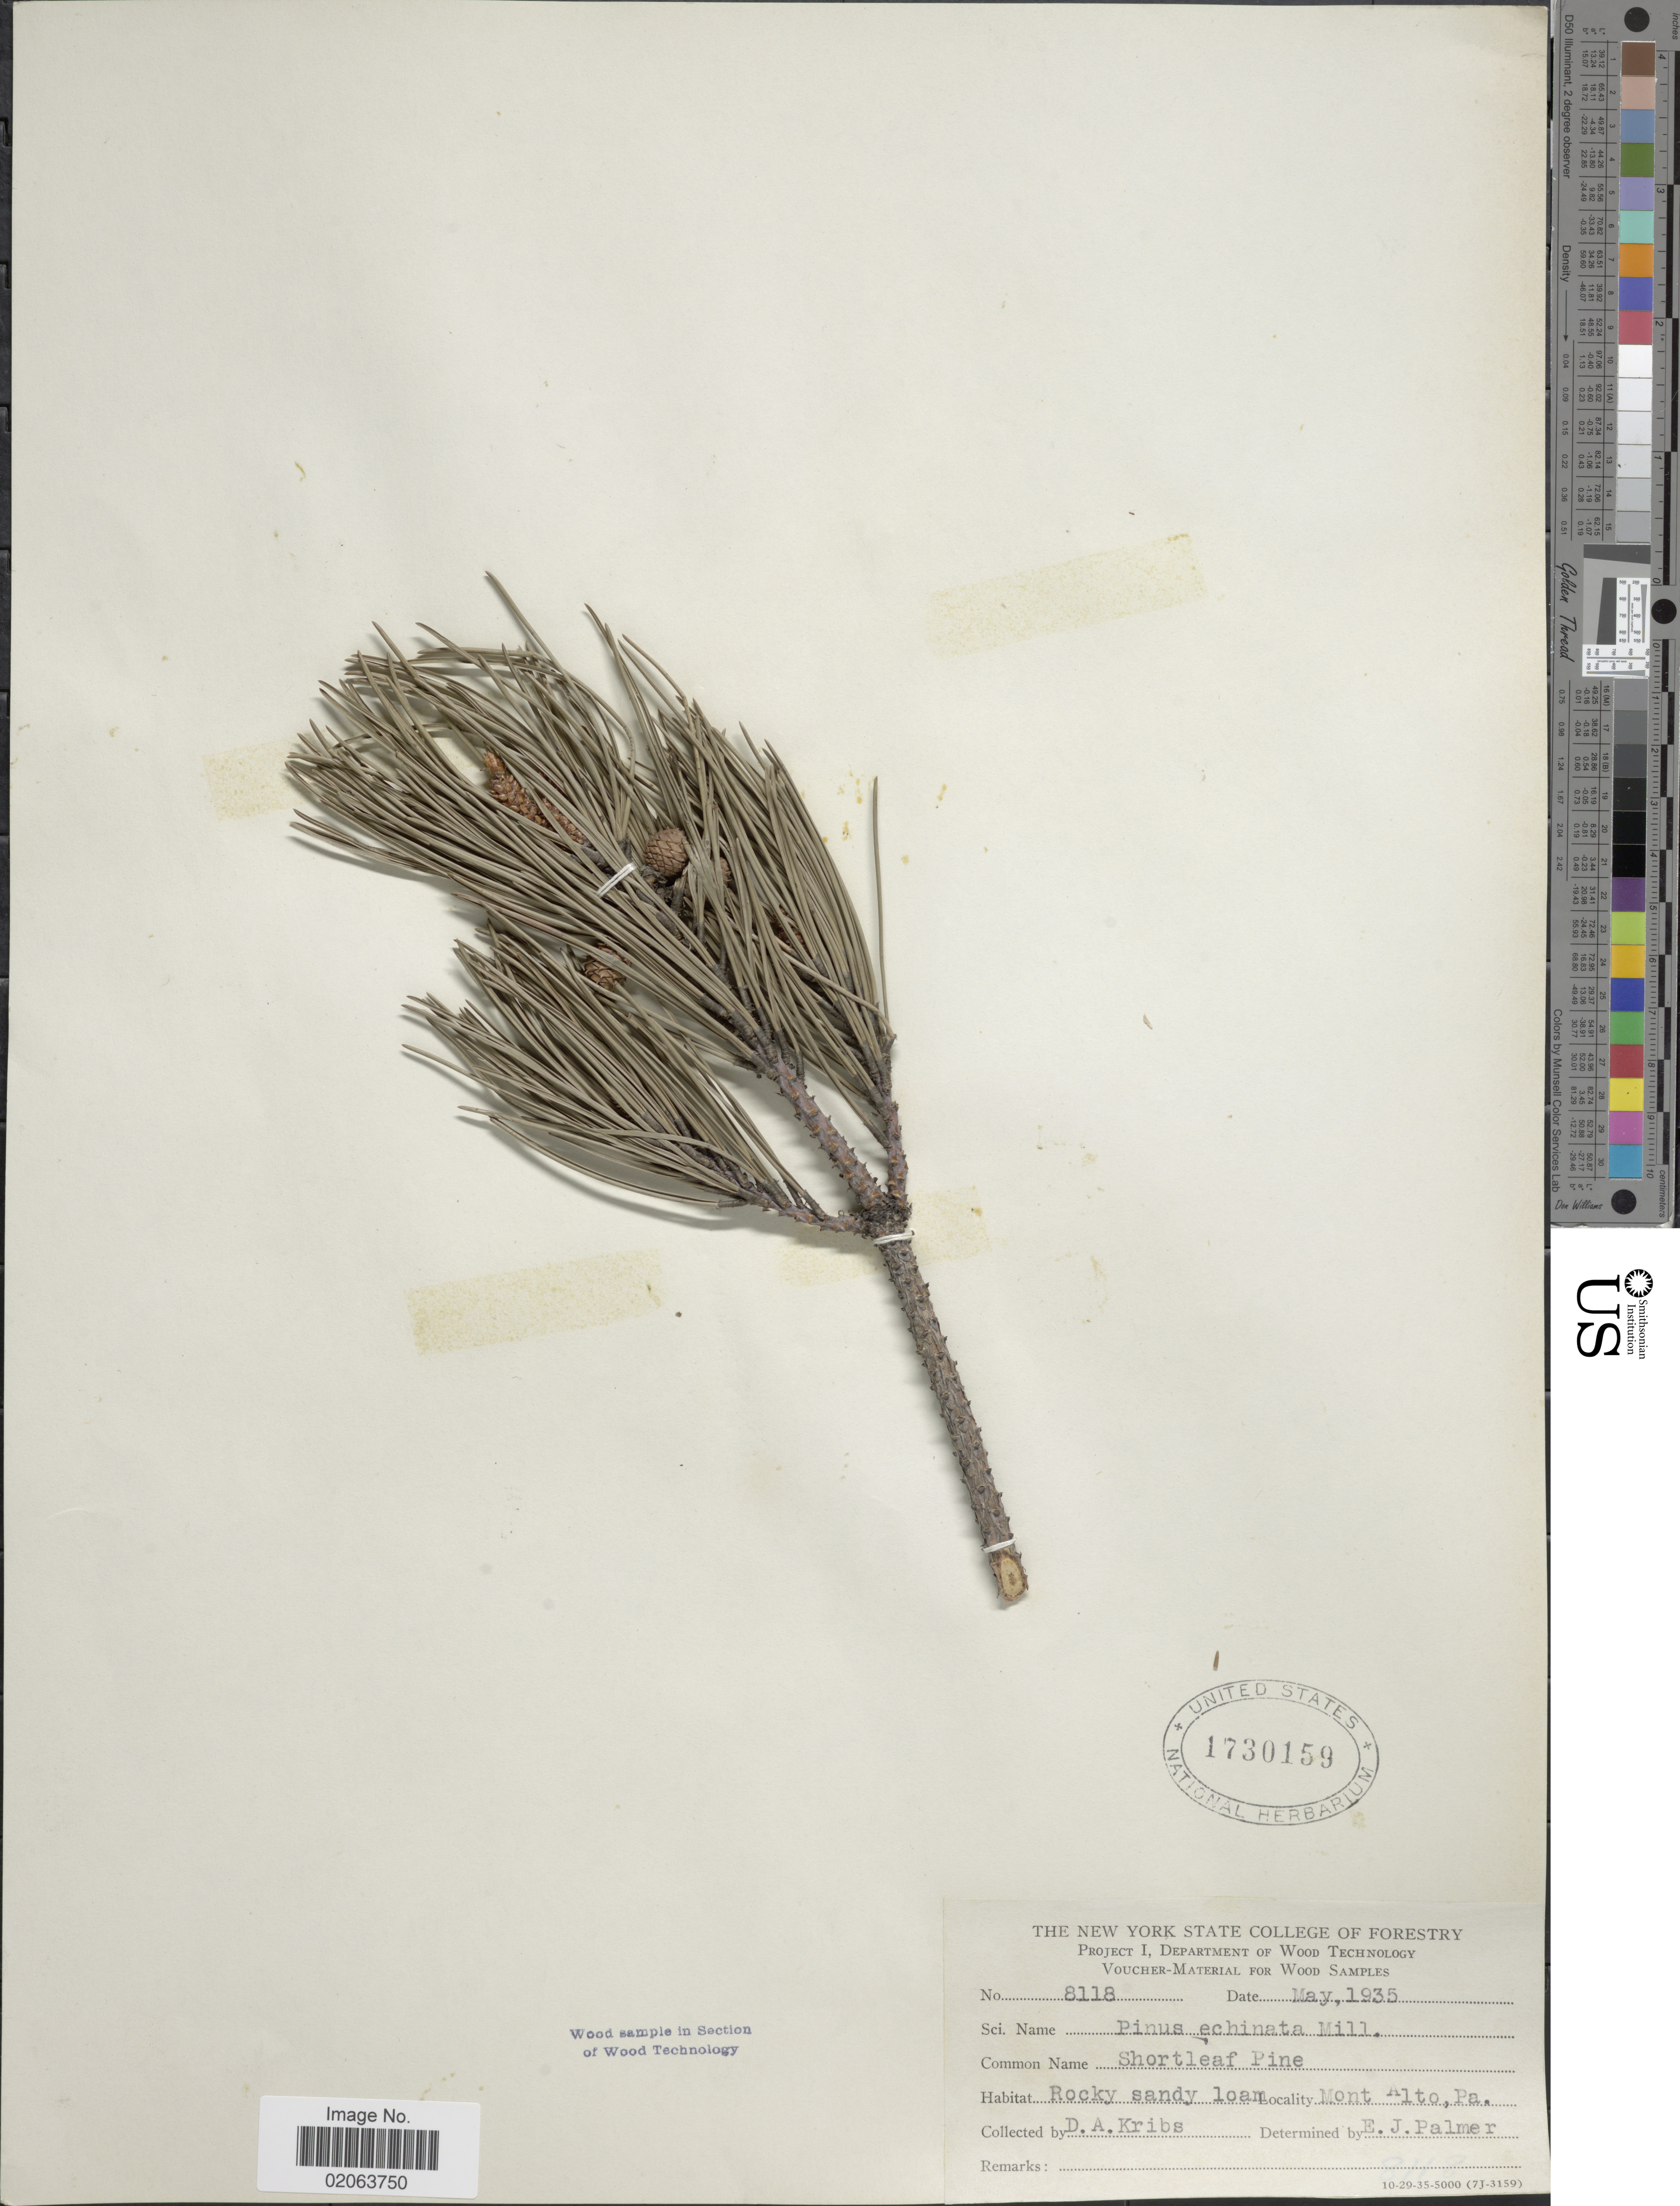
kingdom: Plantae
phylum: Tracheophyta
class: Pinopsida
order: Pinales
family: Pinaceae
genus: Pinus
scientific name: Pinus echinata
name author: Mill.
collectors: D. Kribs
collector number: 8118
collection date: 1935-05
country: United States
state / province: Pennsylvania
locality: Mont Alto, Pa.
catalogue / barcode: US 1730159